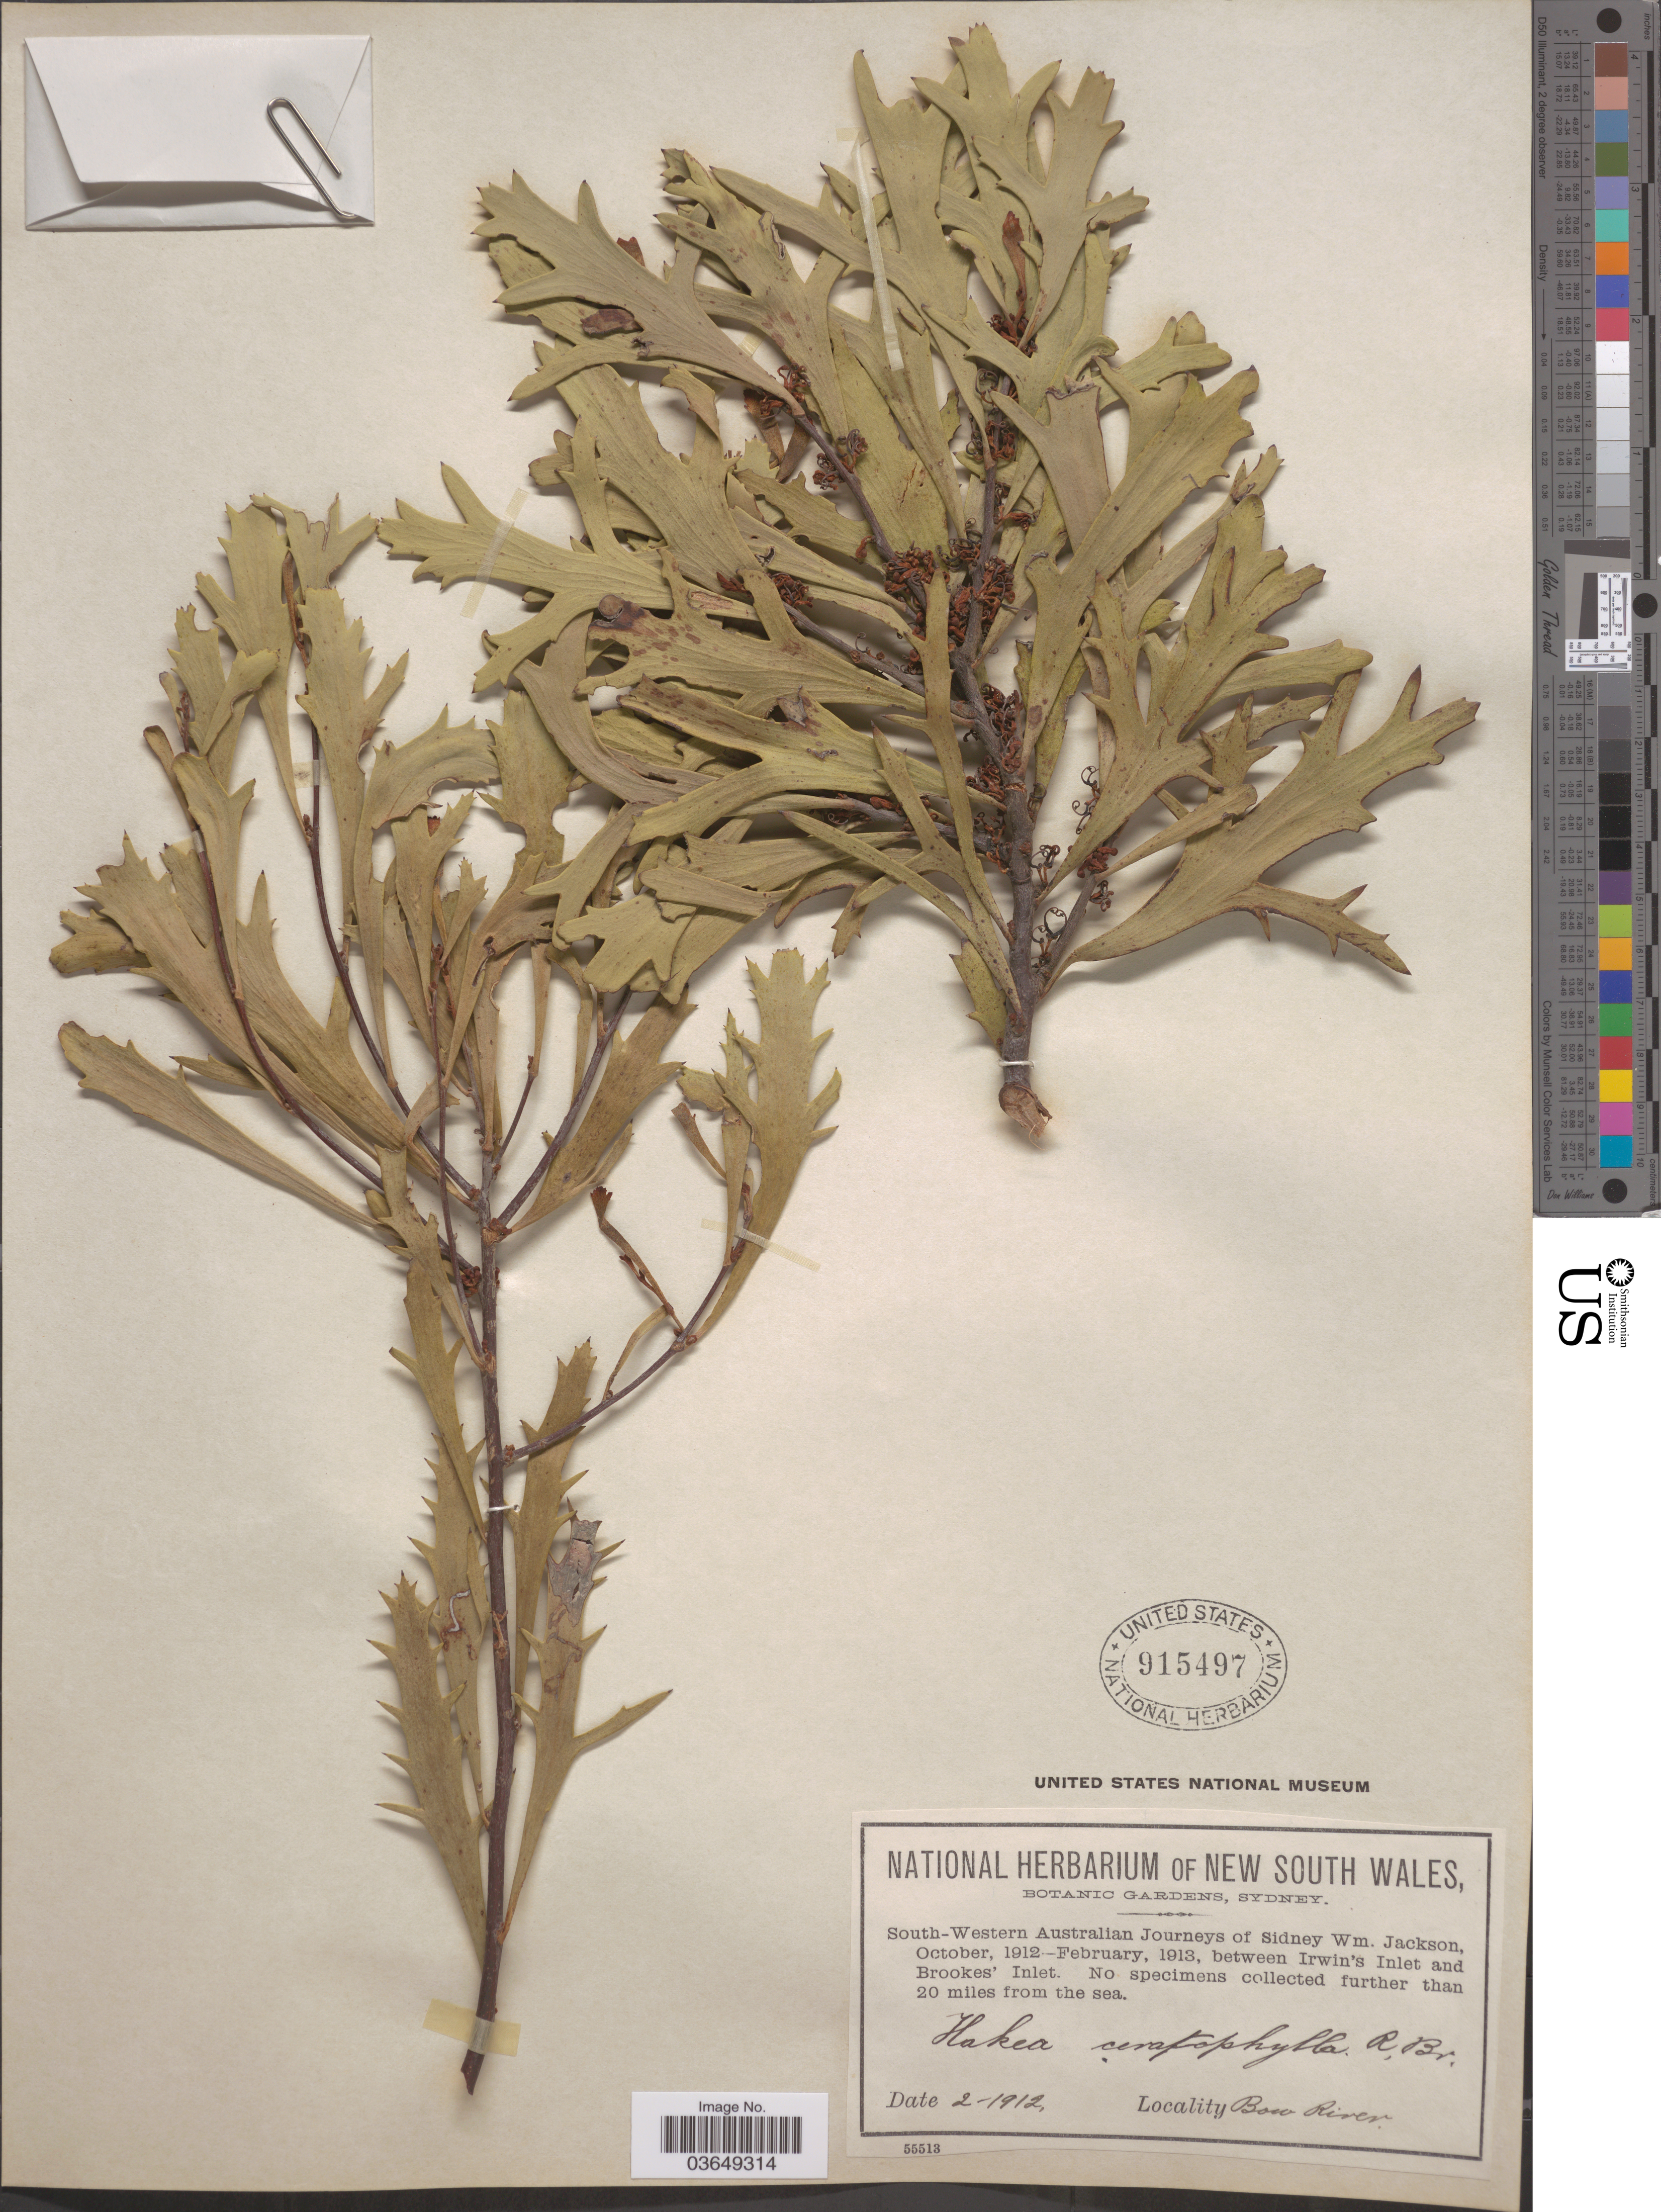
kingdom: Plantae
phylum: Tracheophyta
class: Magnoliopsida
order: Proteales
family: Proteaceae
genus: Hakea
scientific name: Hakea ceratophylla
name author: R. Br.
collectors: Jackson, S. W.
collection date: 1912-02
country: Australia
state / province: Western Australia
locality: South-Western Australia. Between Irwin's Inlet and Brookes' Inlet. No specimens collected further than 20 miles from the sea. [unsure placement] Bow River.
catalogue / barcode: US 915497